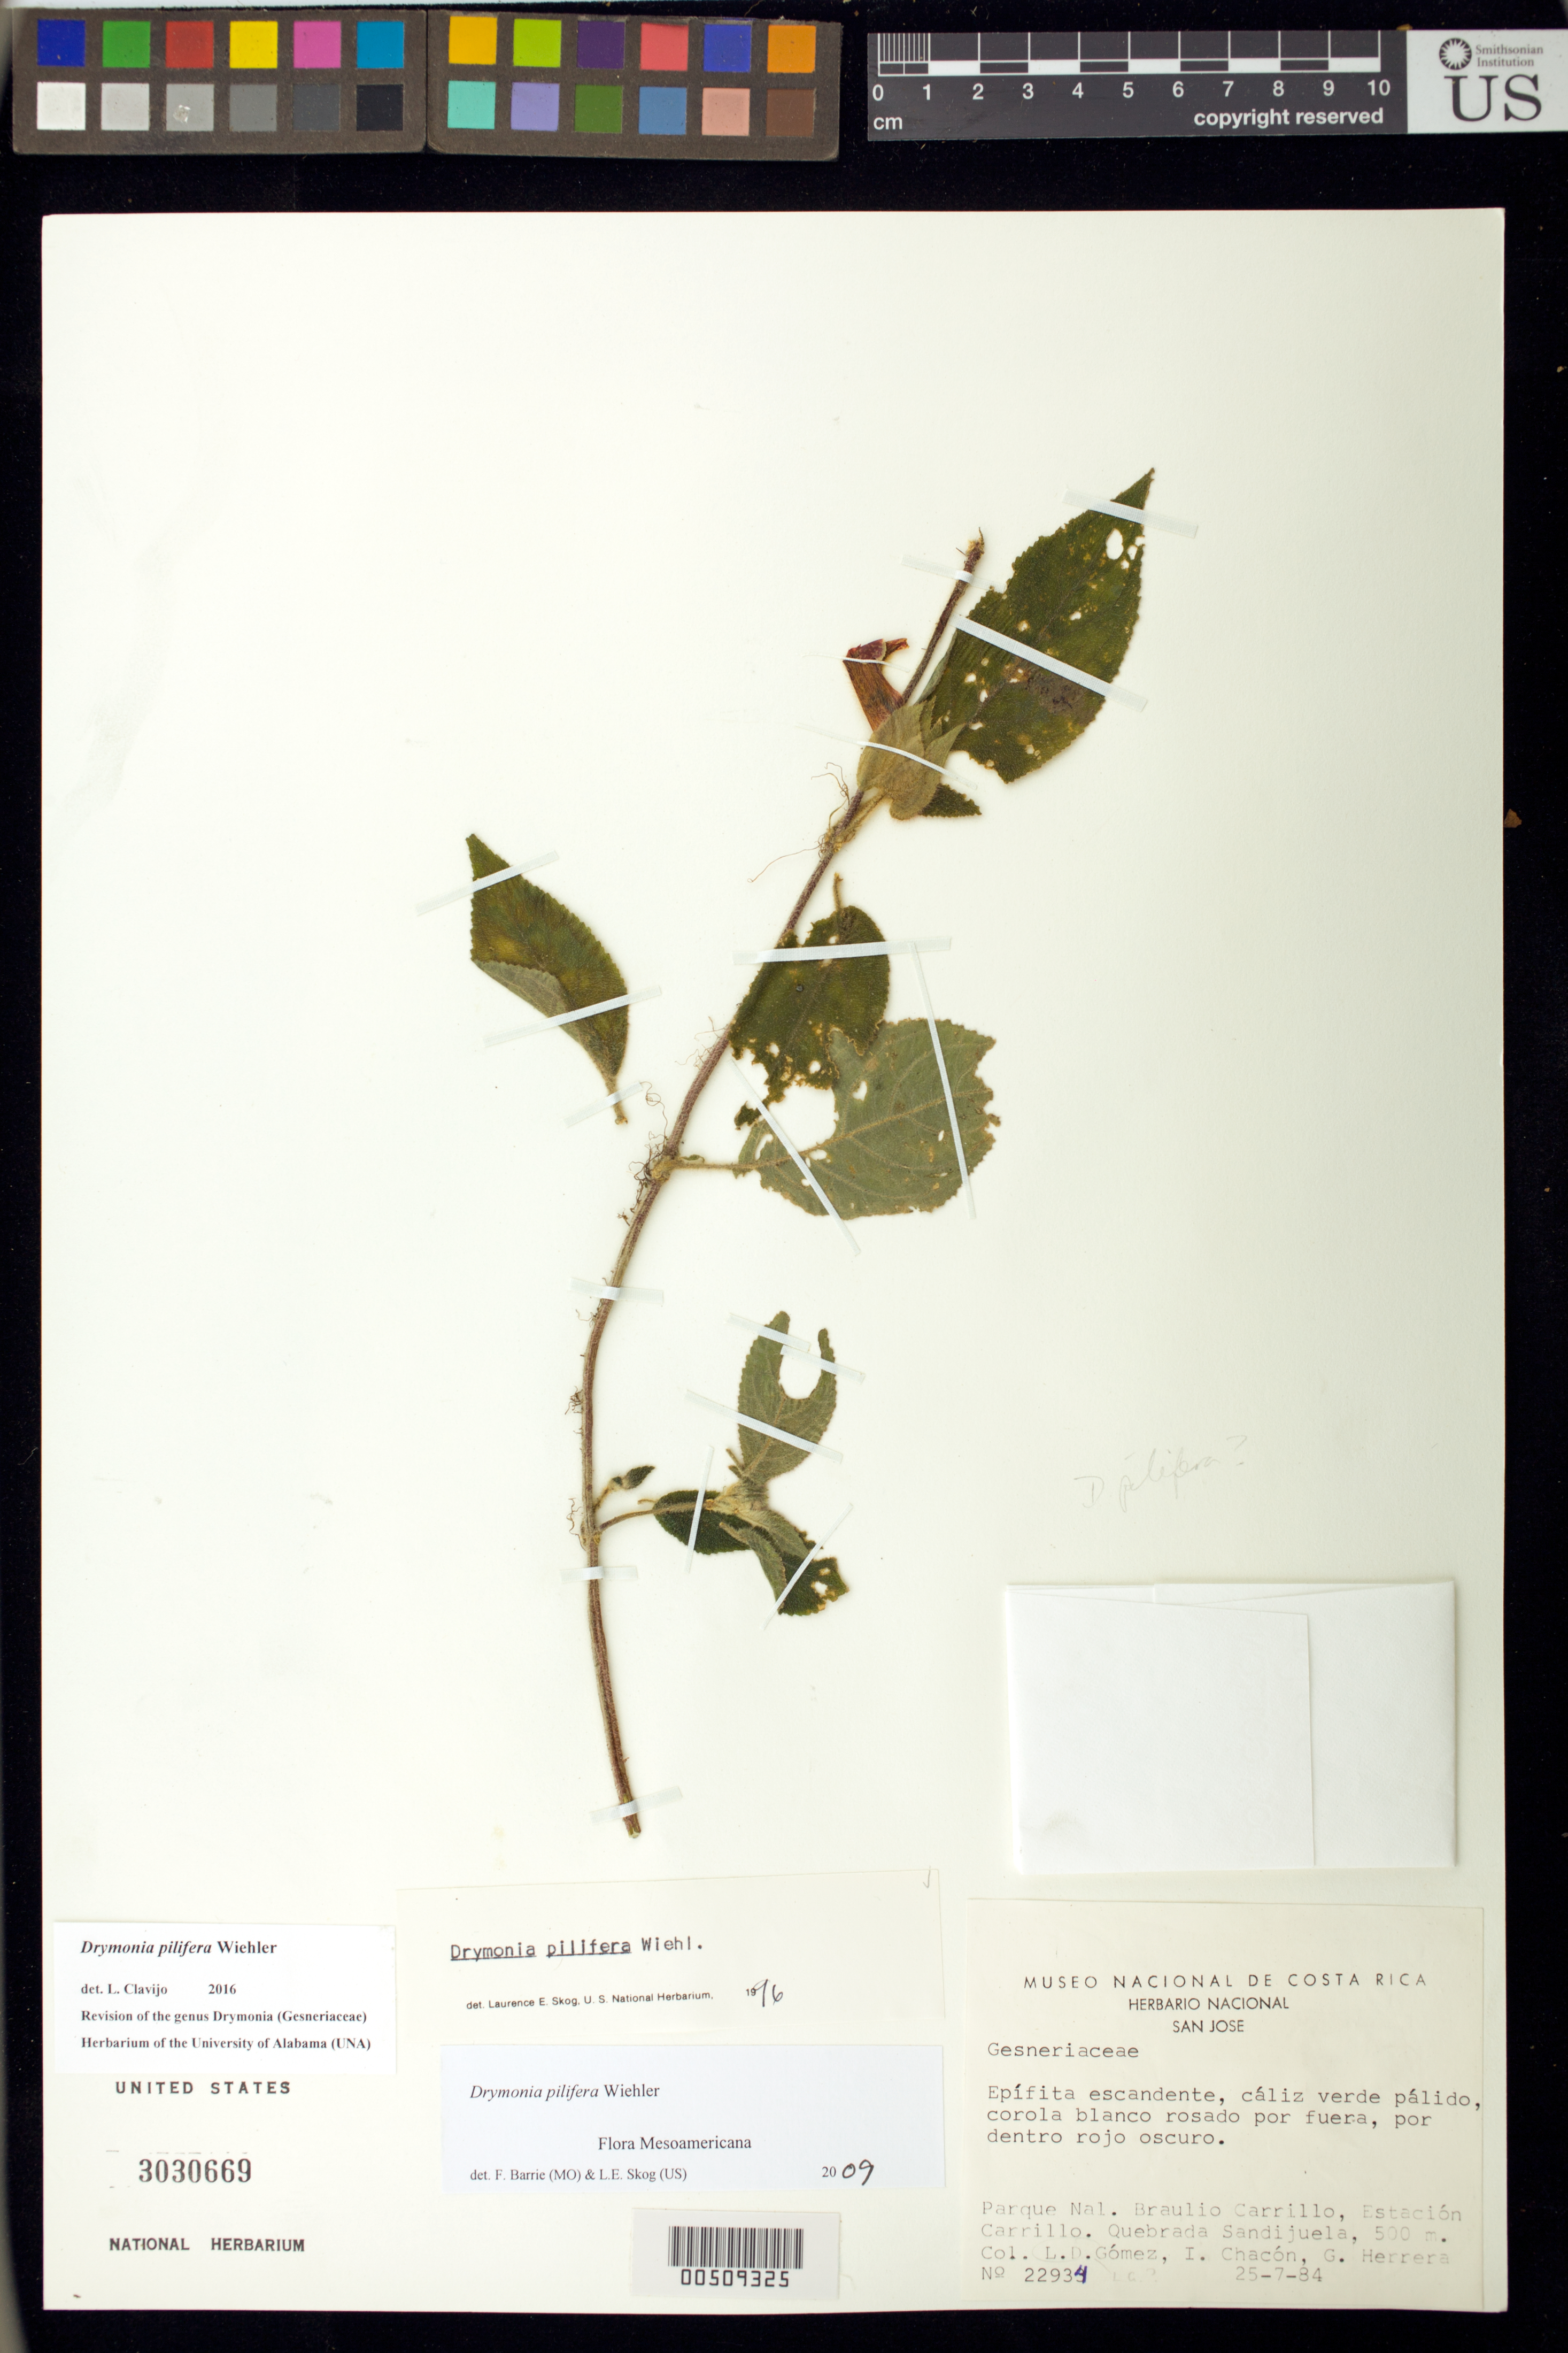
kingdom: Plantae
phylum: Tracheophyta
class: Magnoliopsida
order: Lamiales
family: Gesneriaceae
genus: Drymonia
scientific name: Drymonia pilifera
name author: Wiehler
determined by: Barrie, F. R.; Skog, Laurence E.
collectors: L. D. Gómez, I. Chacon & G. Herrera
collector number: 22934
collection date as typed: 25 Jul 1984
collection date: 1984-07-25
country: Costa Rica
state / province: Heredia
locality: Parque Nal. Braulio Carrillo, Estación Carrillo. Quebrada Sandijuela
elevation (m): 500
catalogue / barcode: US 3030669